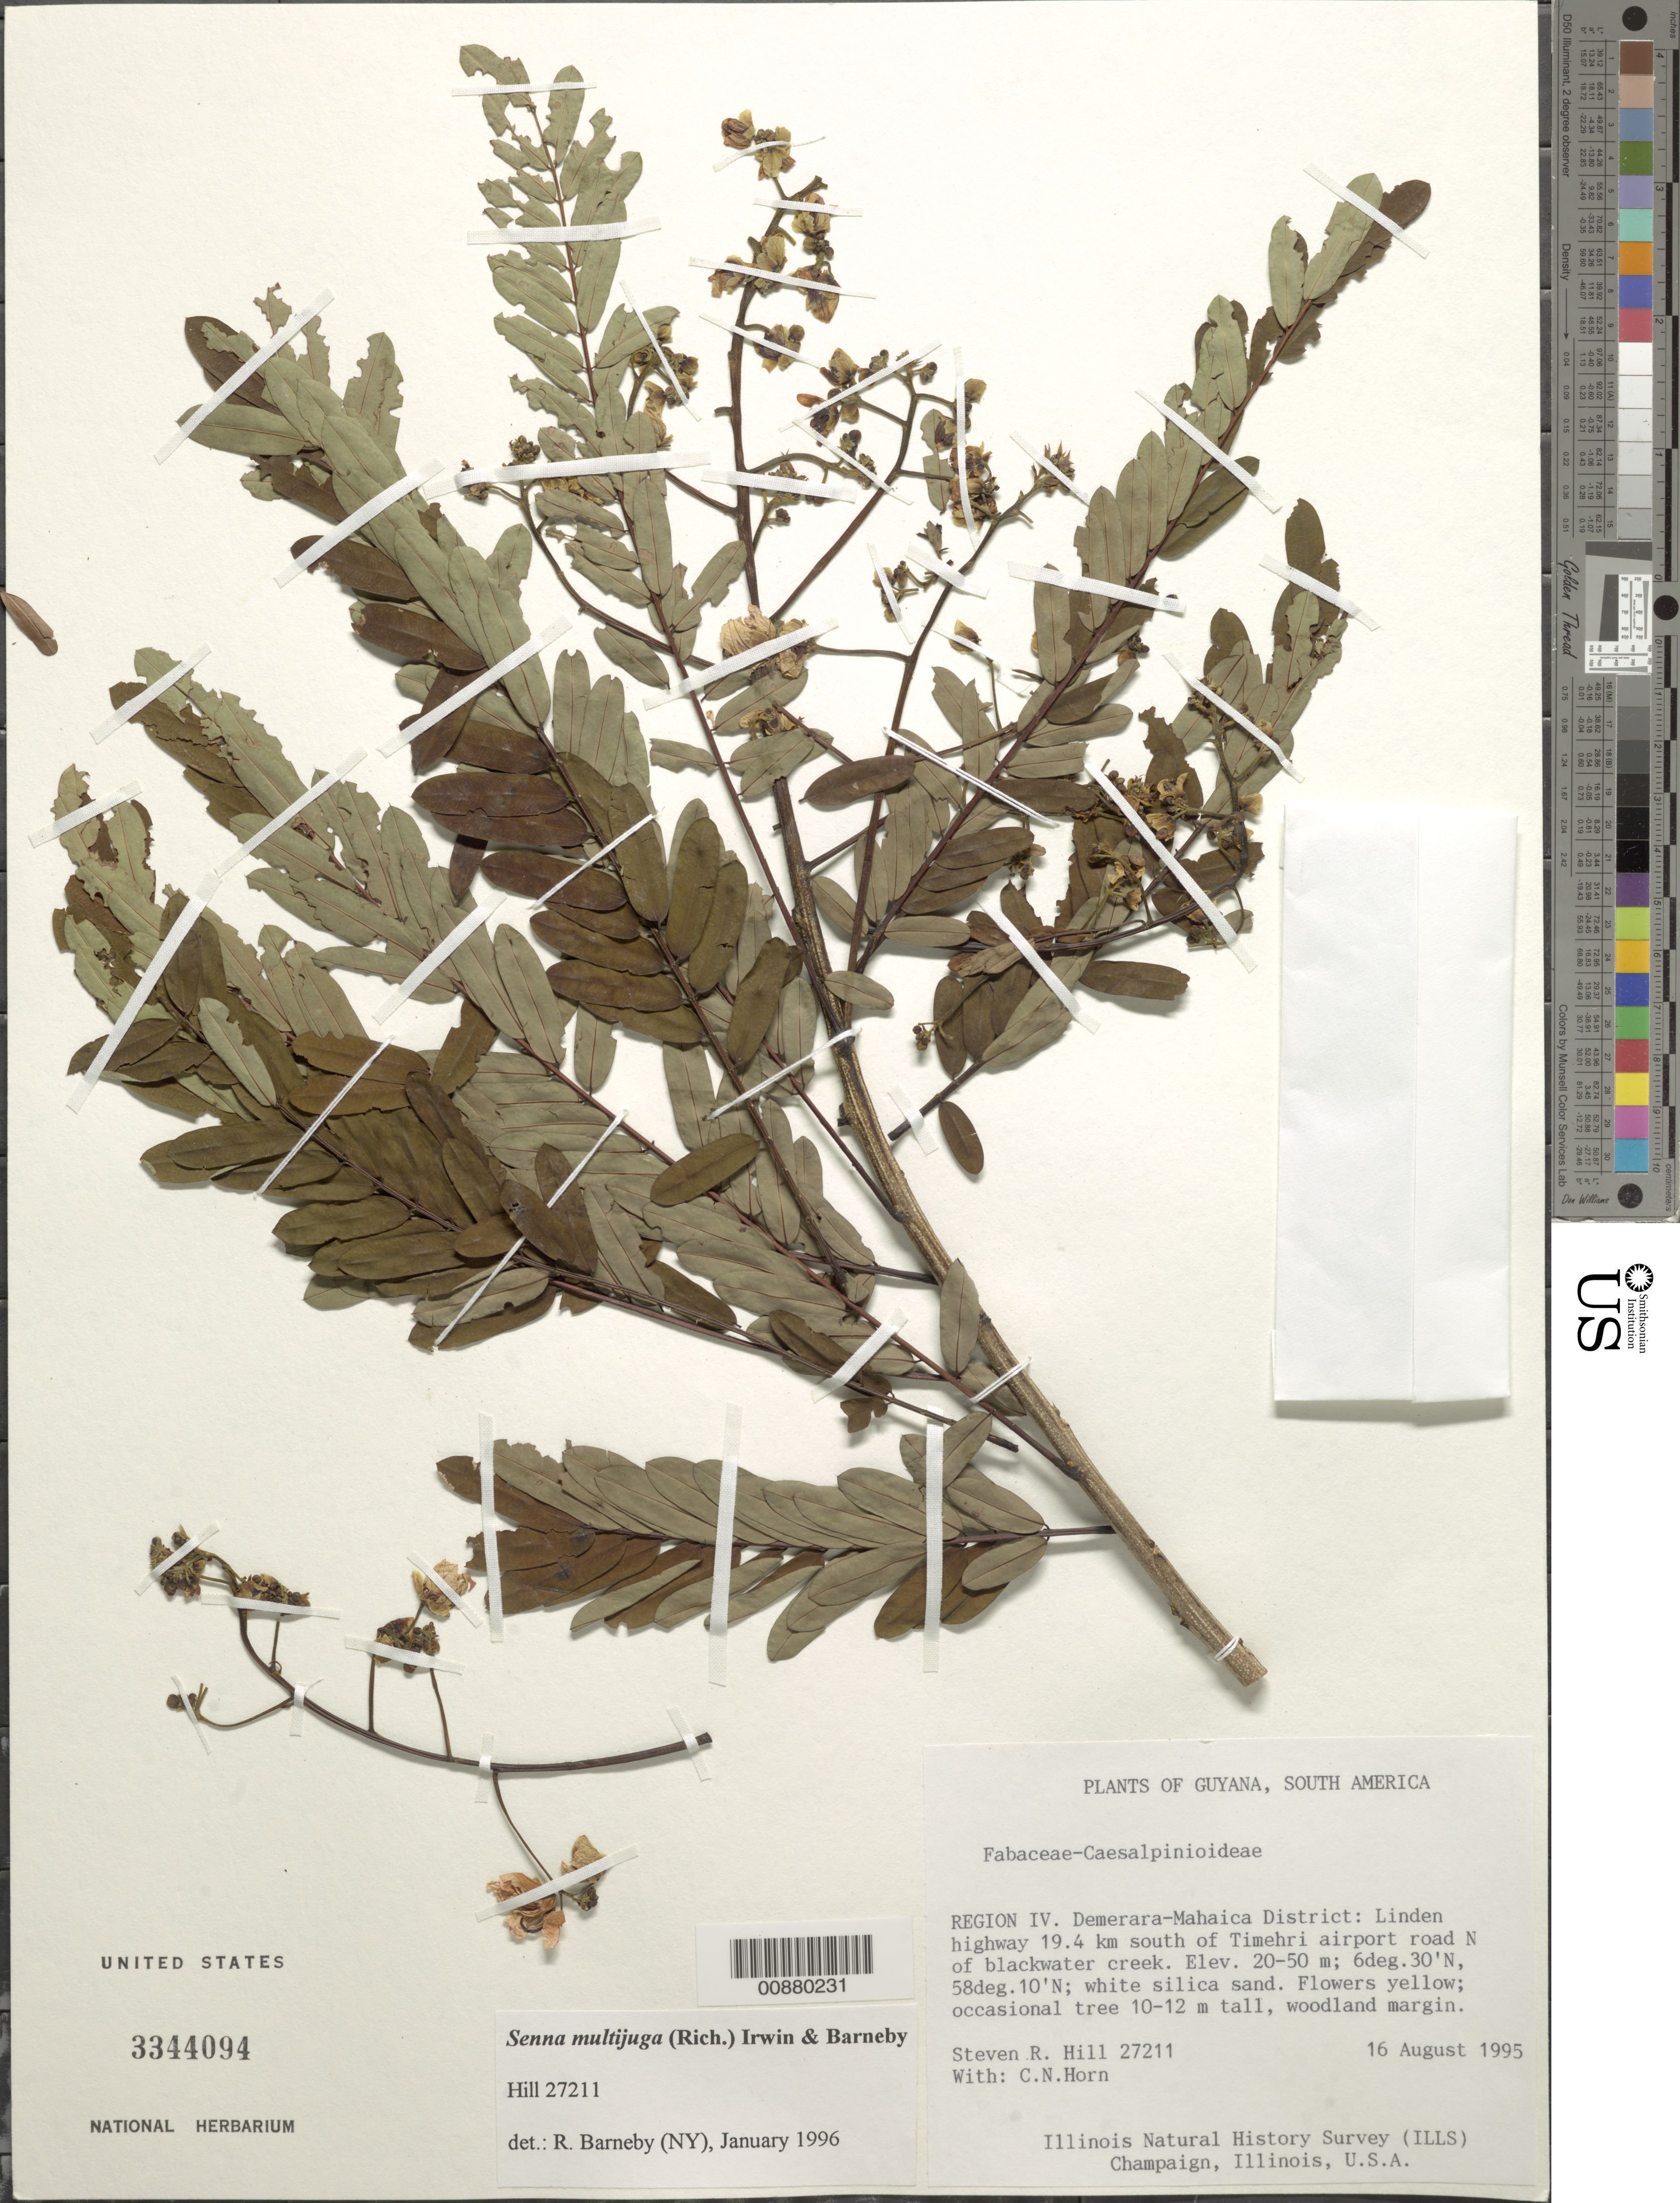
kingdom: Plantae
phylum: Tracheophyta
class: Magnoliopsida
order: Fabales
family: Fabaceae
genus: Senna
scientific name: Senna multijuga var. multijuga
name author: (Rich.) H.S. Irwin & Barneby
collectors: S. R. Hill & C. N. Horn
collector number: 27211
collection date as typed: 16-Aug-95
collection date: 1995-08-16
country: Guyana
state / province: Demerara-Mahaica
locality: Linden Hwy., 19.4 km SE of Timehri Airport road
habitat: White silica sand, woodland margin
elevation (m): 20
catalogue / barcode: US 3344094